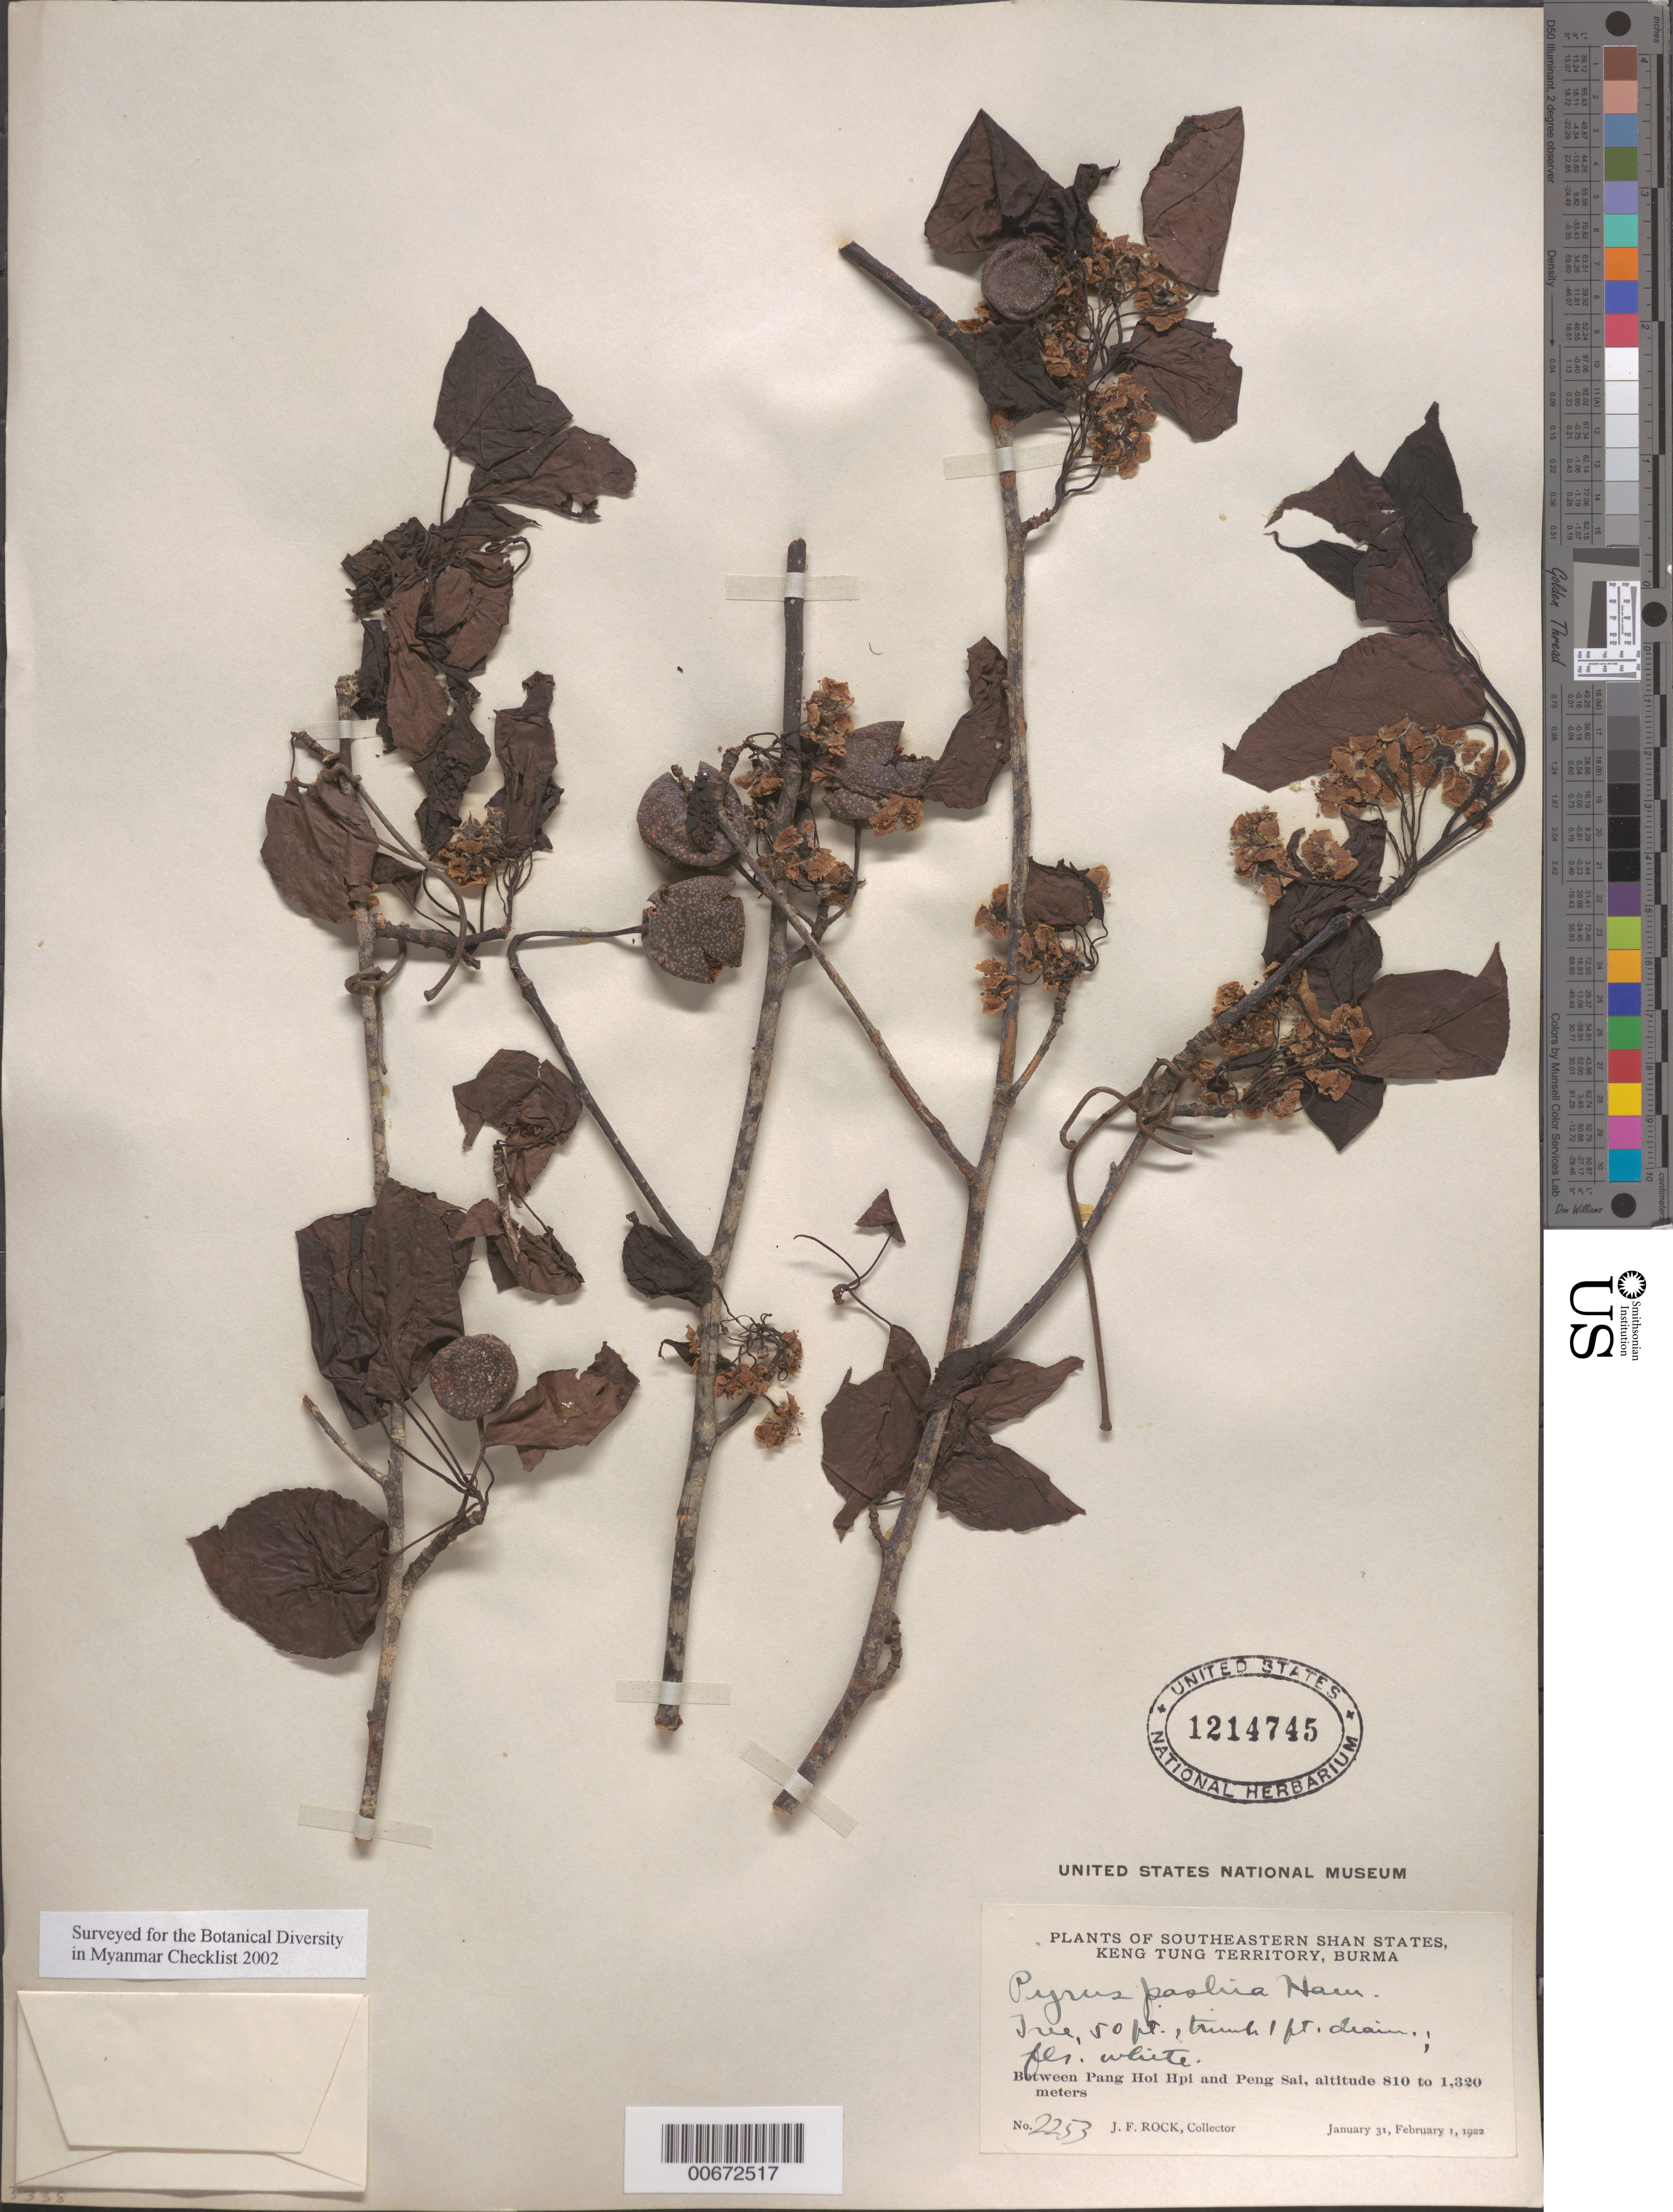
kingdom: Plantae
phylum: Tracheophyta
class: Magnoliopsida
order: Rosales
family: Rosaceae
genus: Pyrus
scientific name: Pyrus pashia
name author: Buch.-Ham. ex D. Don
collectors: J. F. Rock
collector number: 2253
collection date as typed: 31 Jan 1922 to 01 Feb 1922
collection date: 1922-01-31/1922-02-01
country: Myanmar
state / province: Shan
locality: Keng Tung Territory, between Pang Hoi Hpi and Peng Sai.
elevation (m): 810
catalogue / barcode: US 1214745